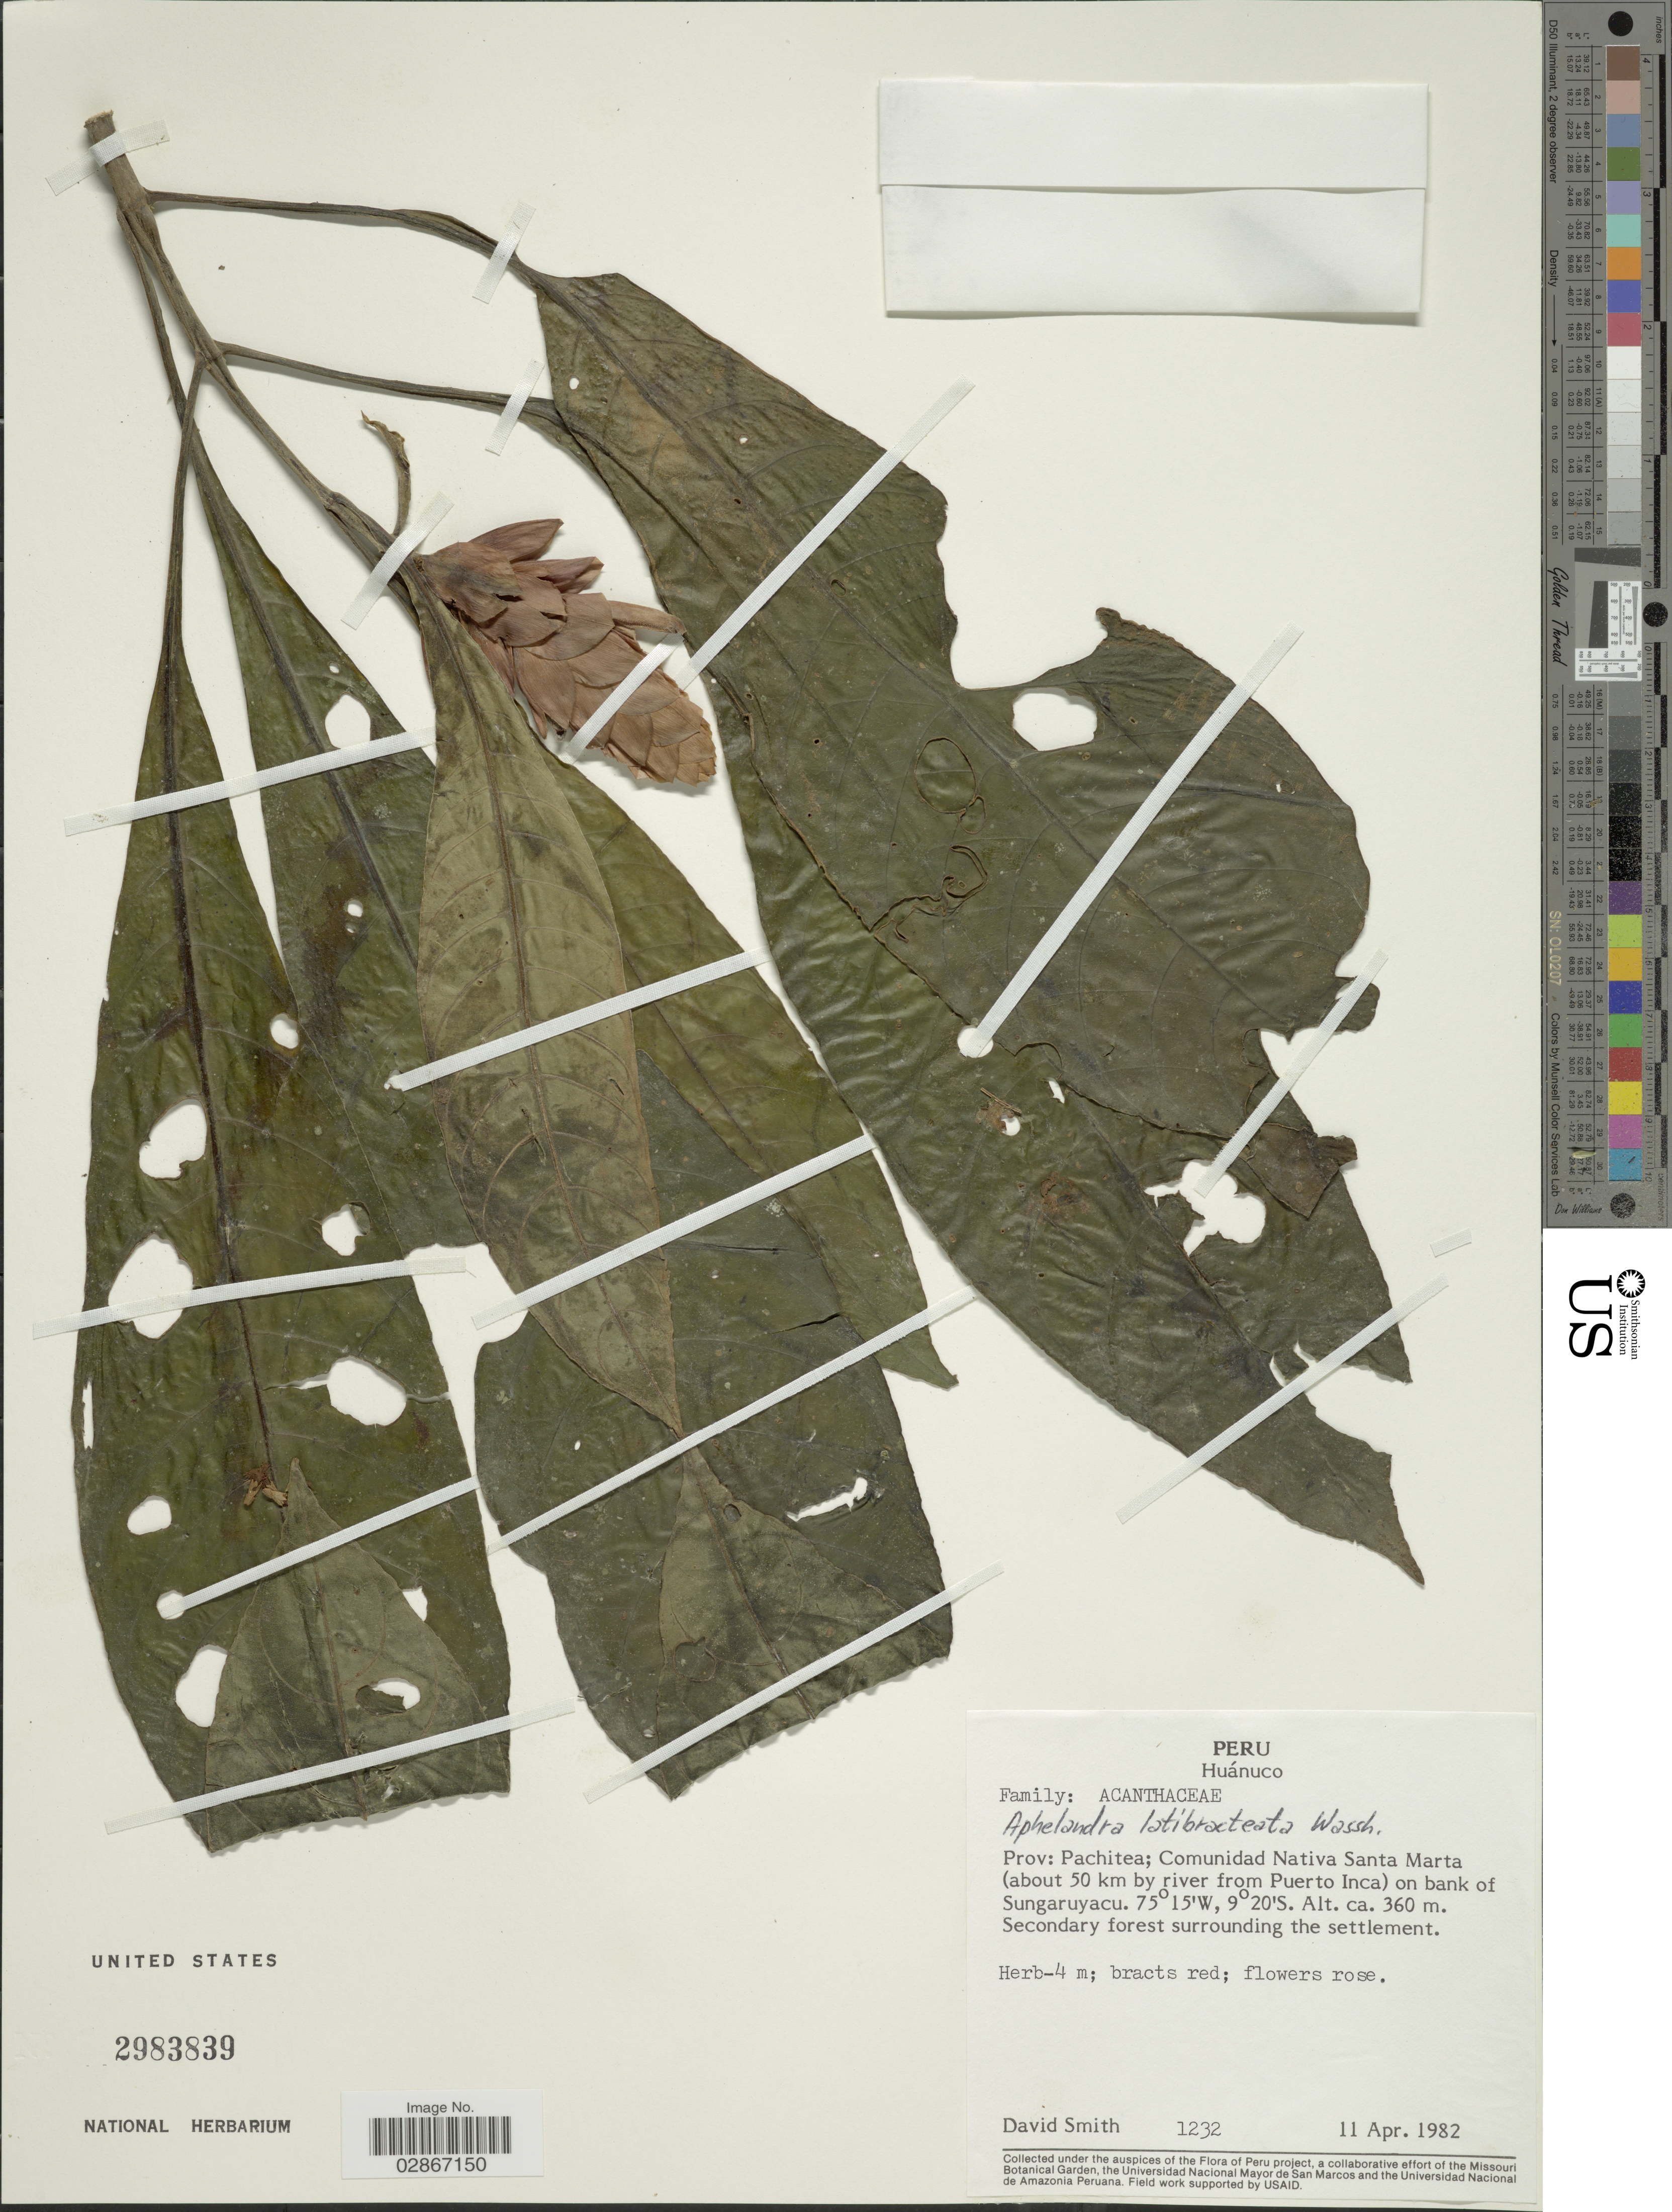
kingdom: Plantae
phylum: Tracheophyta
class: Magnoliopsida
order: Lamiales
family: Acanthaceae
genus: Aphelandra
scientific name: Aphelandra latibracteata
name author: Wassh.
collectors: D. C. Smith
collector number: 1232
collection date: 1982-04-11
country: Peru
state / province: Huánuco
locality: Prov: Pachitea; Comunidad Nativa Santa Marta (about 50 km by river from Puerto Inca) on bank of Sungaruyacu.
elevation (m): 360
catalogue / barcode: US 2983839